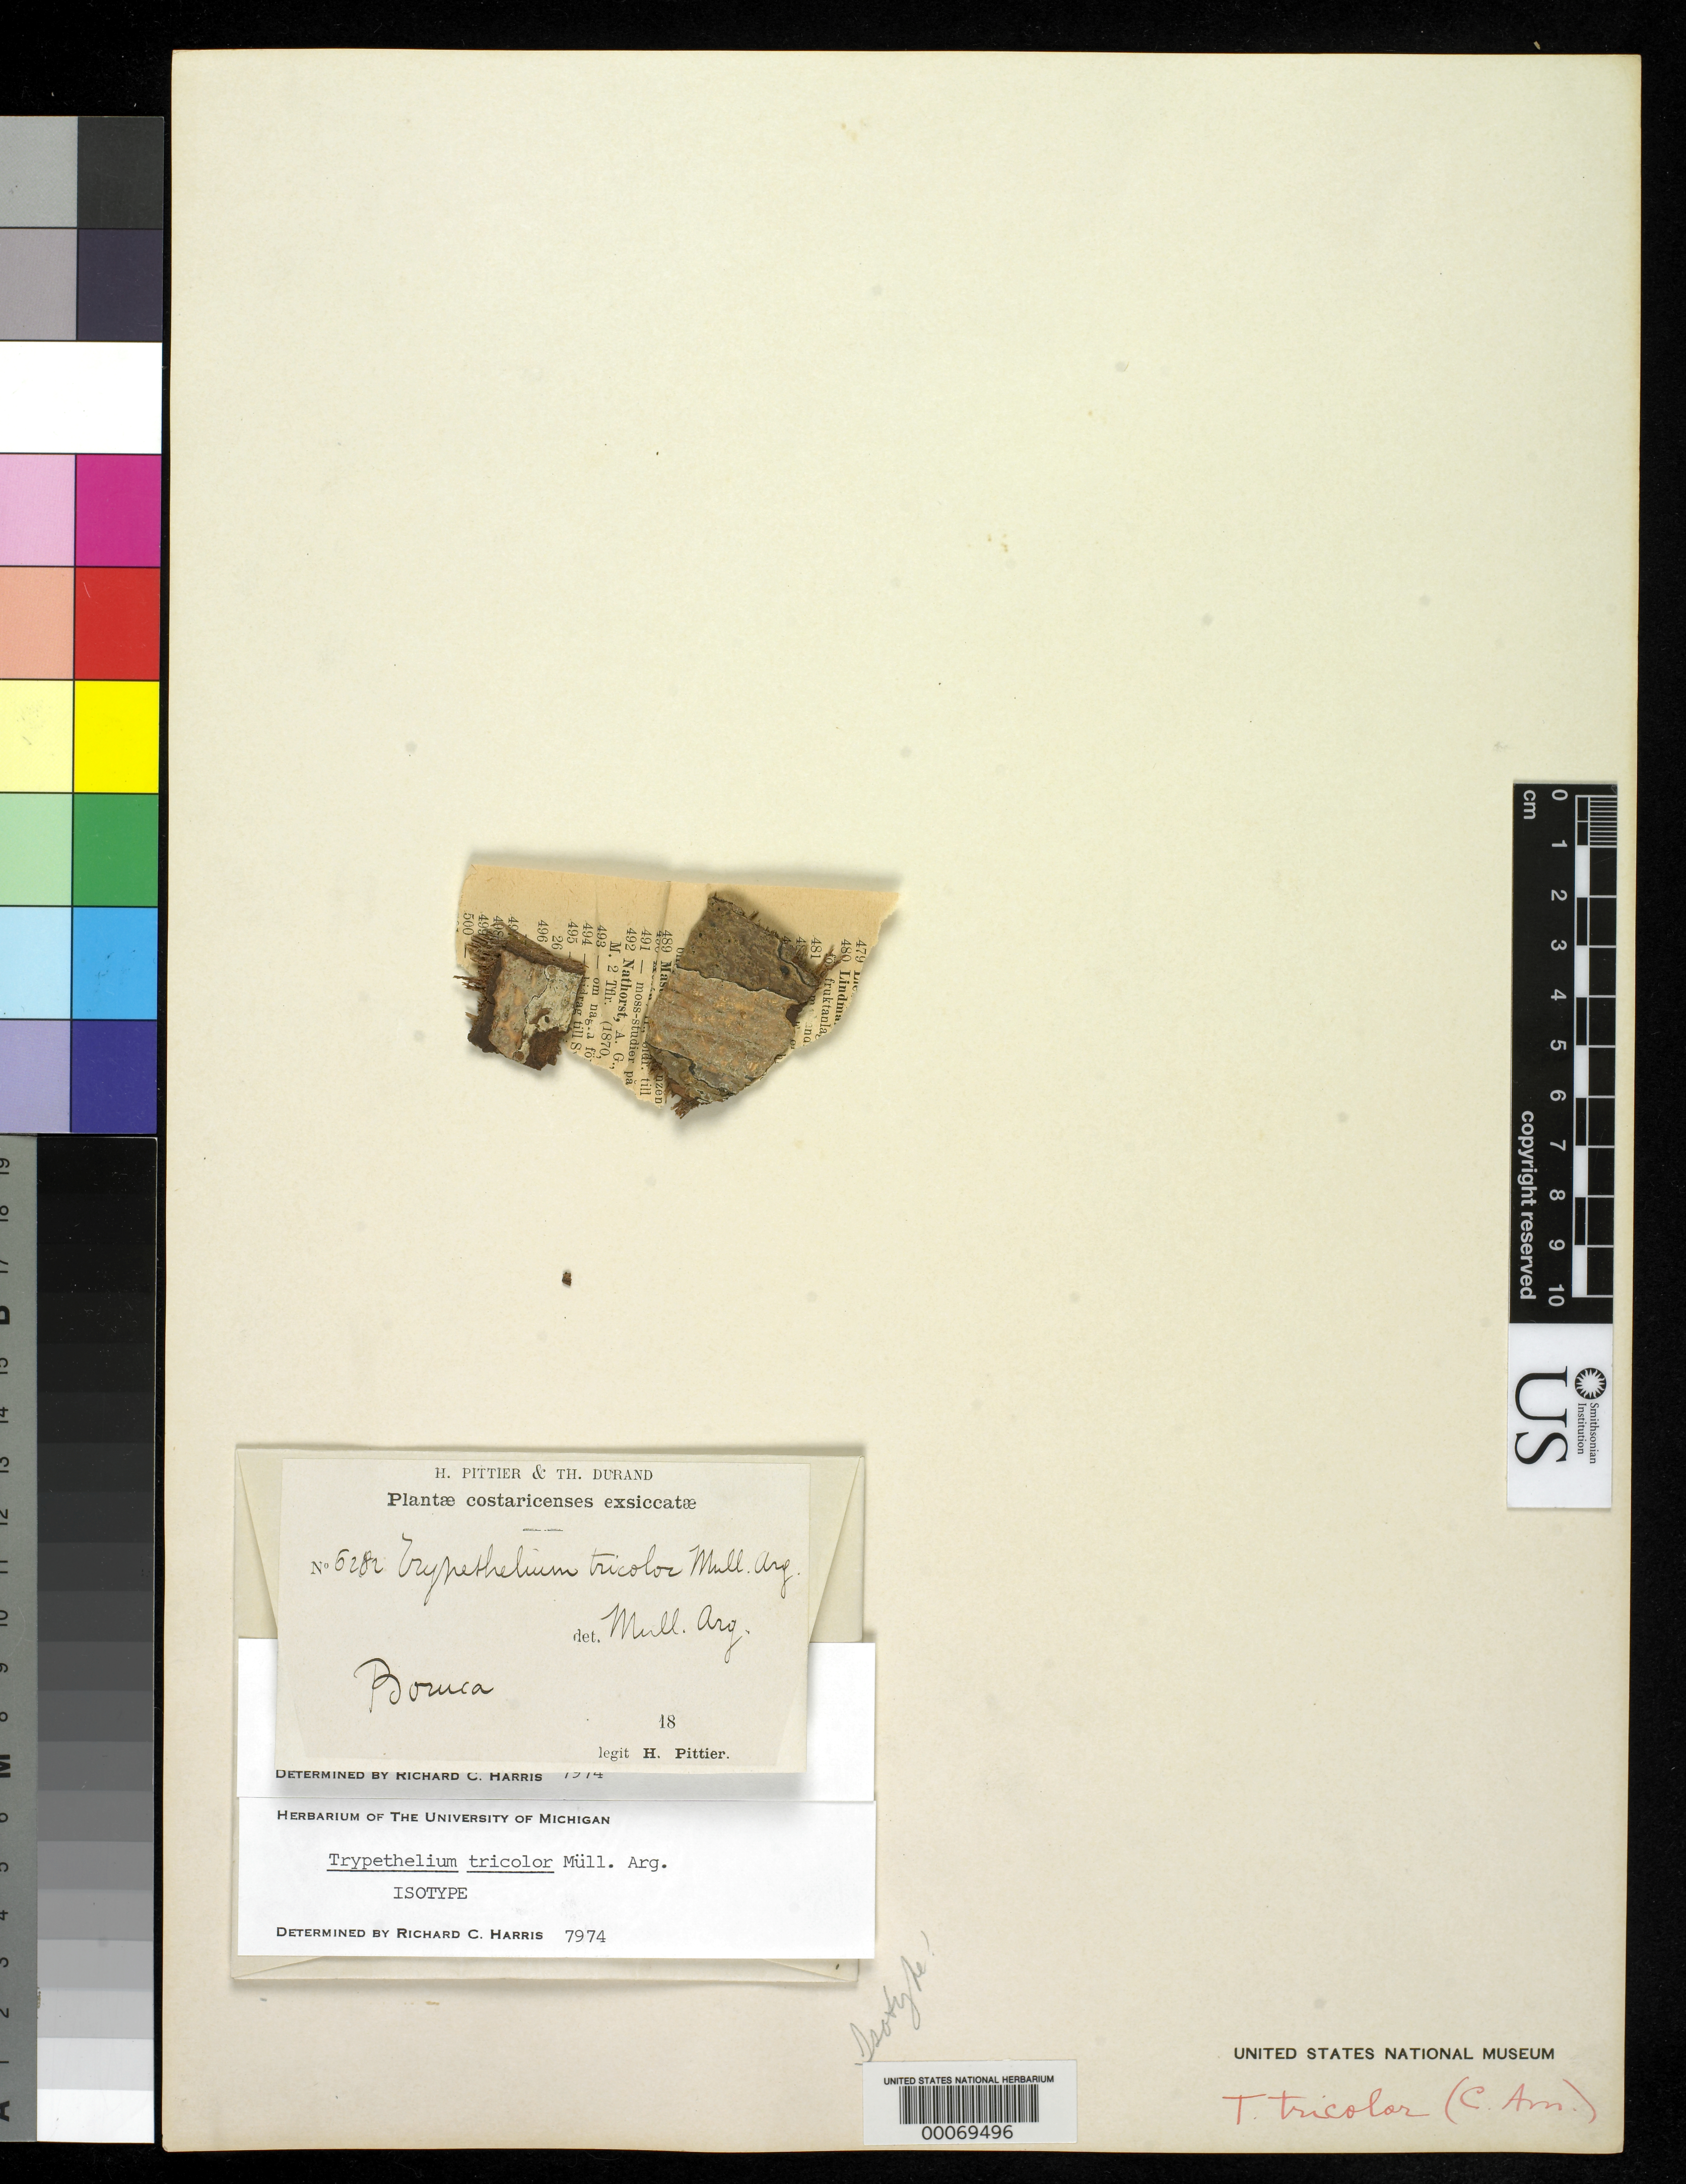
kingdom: Fungi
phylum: Ascomycota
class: Dothideomycetes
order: Trypetheliales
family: Trypetheliaceae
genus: Trypethelium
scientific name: Trypethelium tricolor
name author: Müll. Arg.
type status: Isotype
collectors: H. F. Pittier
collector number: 5282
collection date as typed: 18--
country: Costa Rica